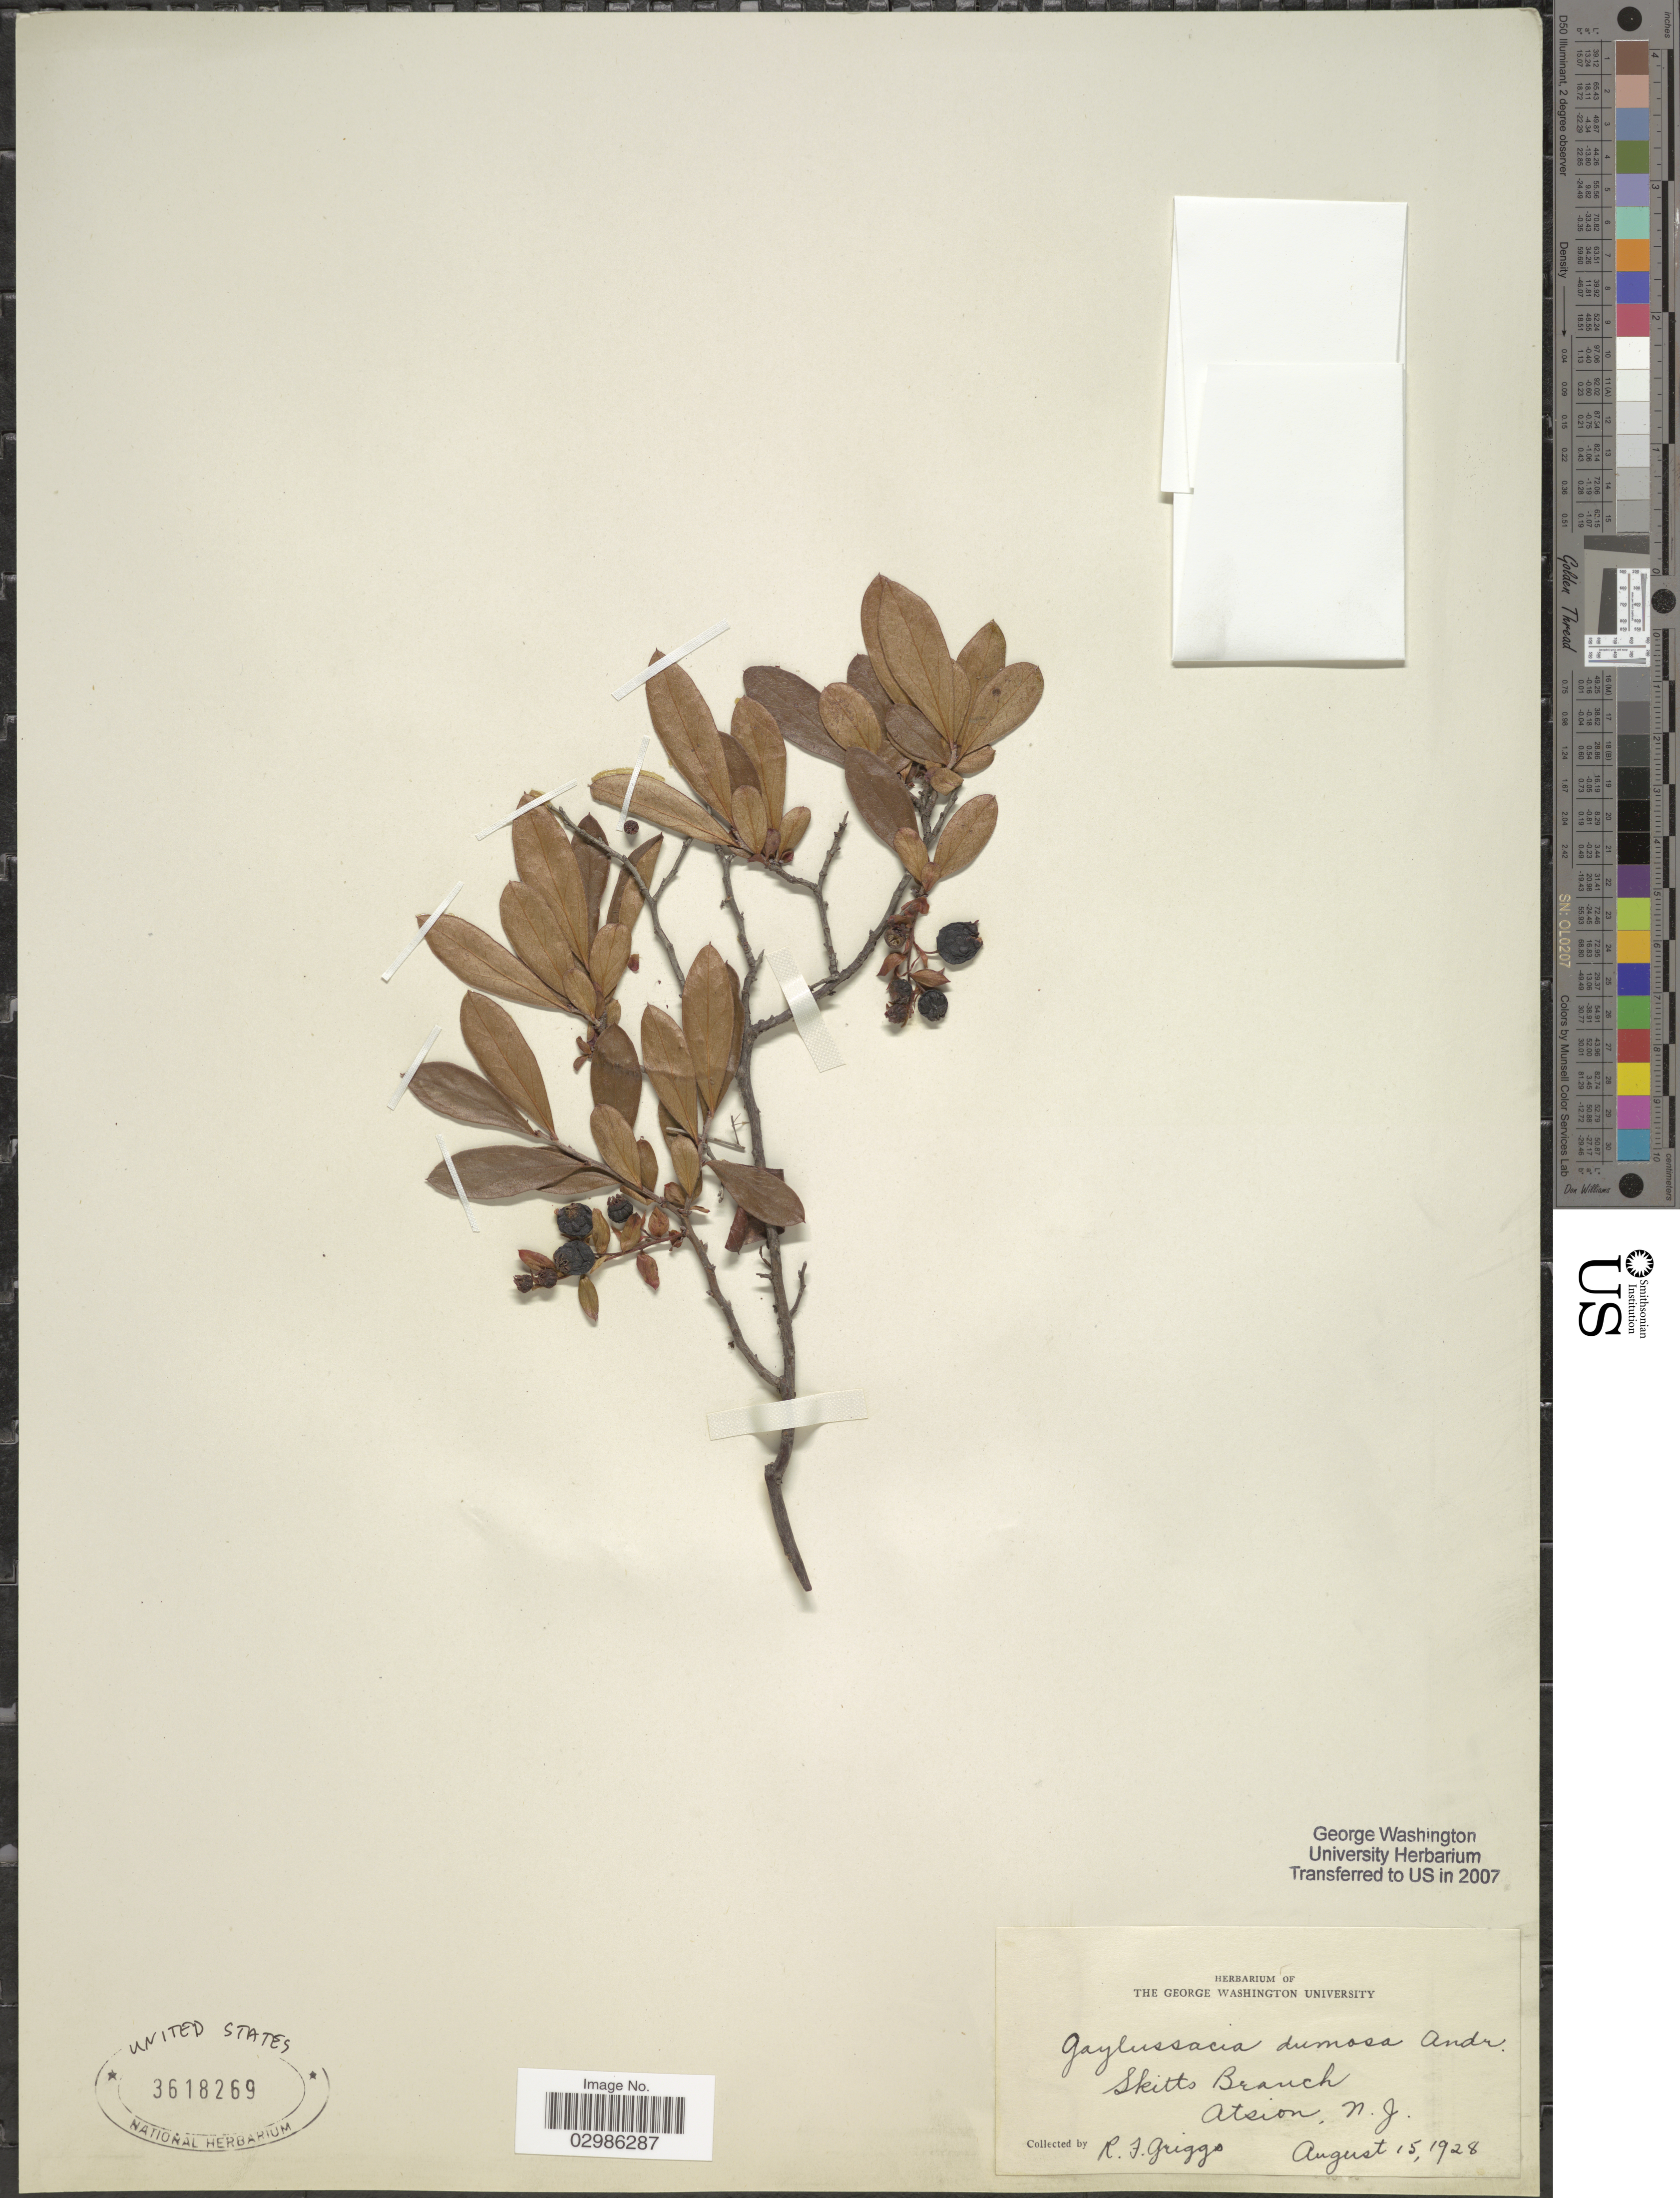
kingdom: Plantae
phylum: Tracheophyta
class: Magnoliopsida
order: Ericales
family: Ericaceae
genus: Gaylussacia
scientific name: Gaylussacia dumosa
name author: (Andrews) Torr. & A. Gray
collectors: R. F. Griggs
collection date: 1928-08-15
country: United States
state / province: New Jersey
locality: Skitts Branch, Atsion.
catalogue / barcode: US 3618269